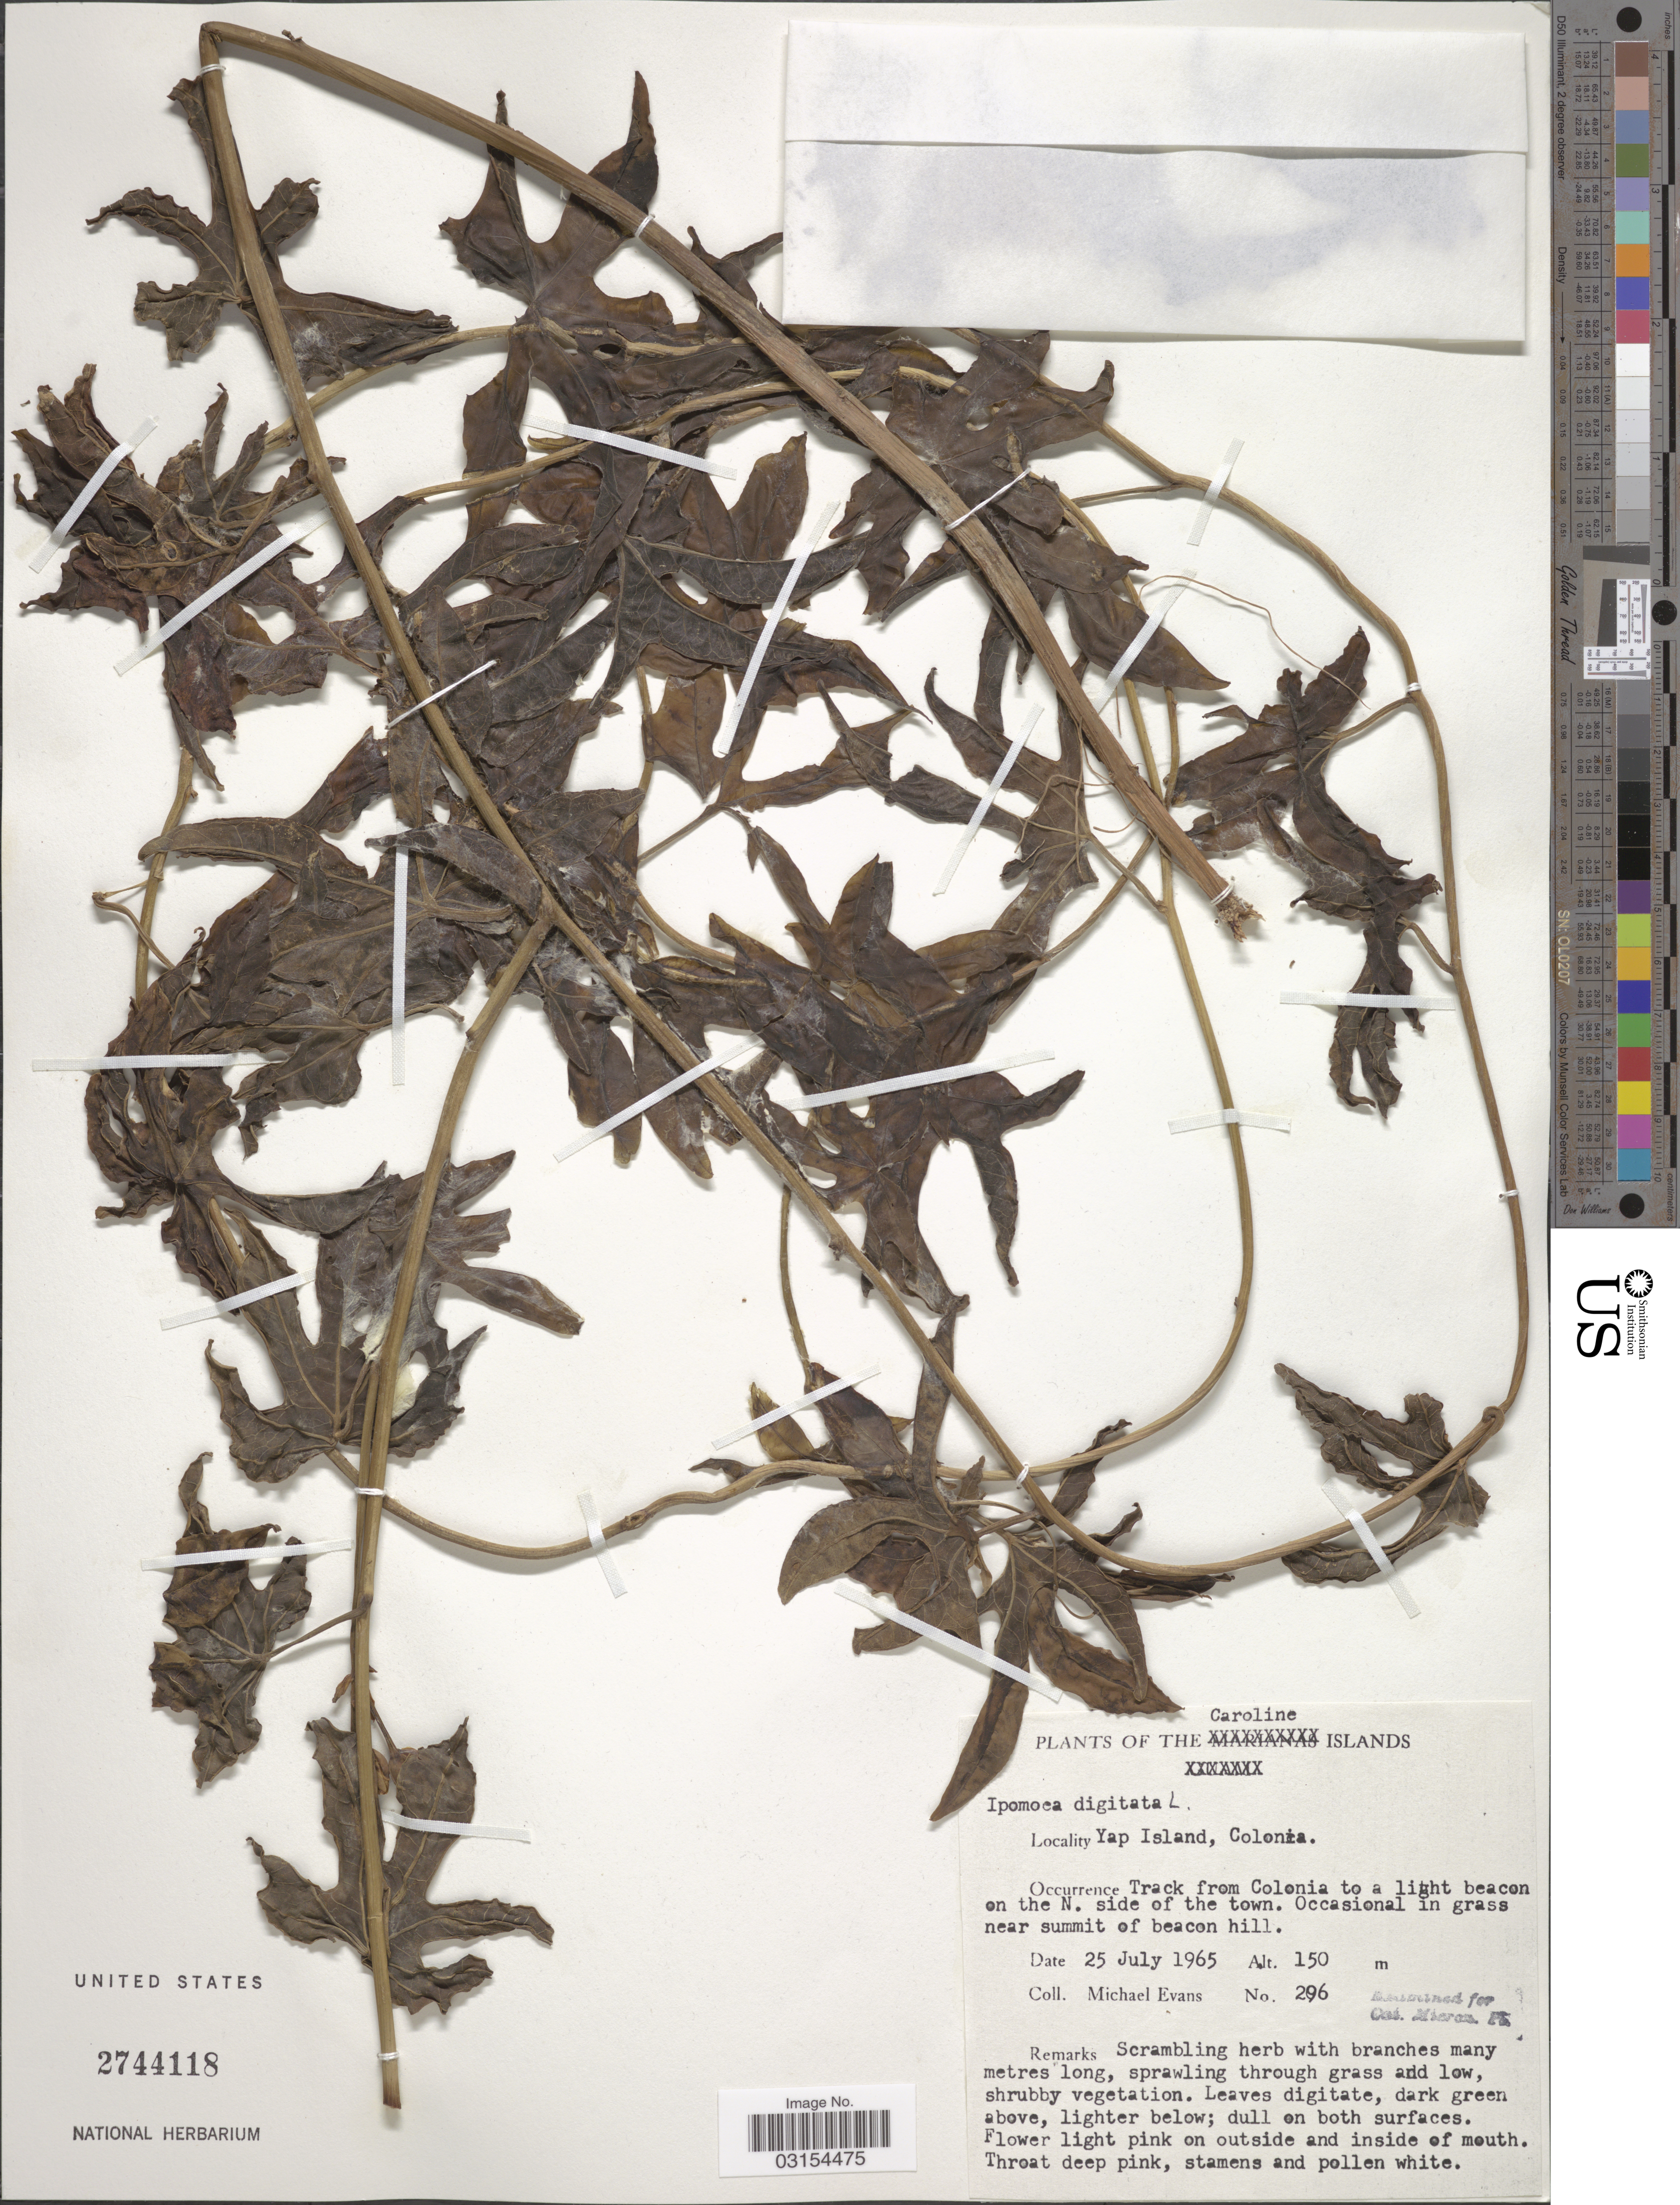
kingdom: Plantae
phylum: Tracheophyta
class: Magnoliopsida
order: Solanales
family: Convolvulaceae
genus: Ipomoea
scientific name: Ipomoea mauritiana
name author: Jacq.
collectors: M. Evans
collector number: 296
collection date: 1965-07-25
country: Micronesia, Federated States of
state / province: Yap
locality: Caroline Islands. Yap Island, Colonia. Track from Colonia to a light beacon on the N. side of the town.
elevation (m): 150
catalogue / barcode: US 2744118